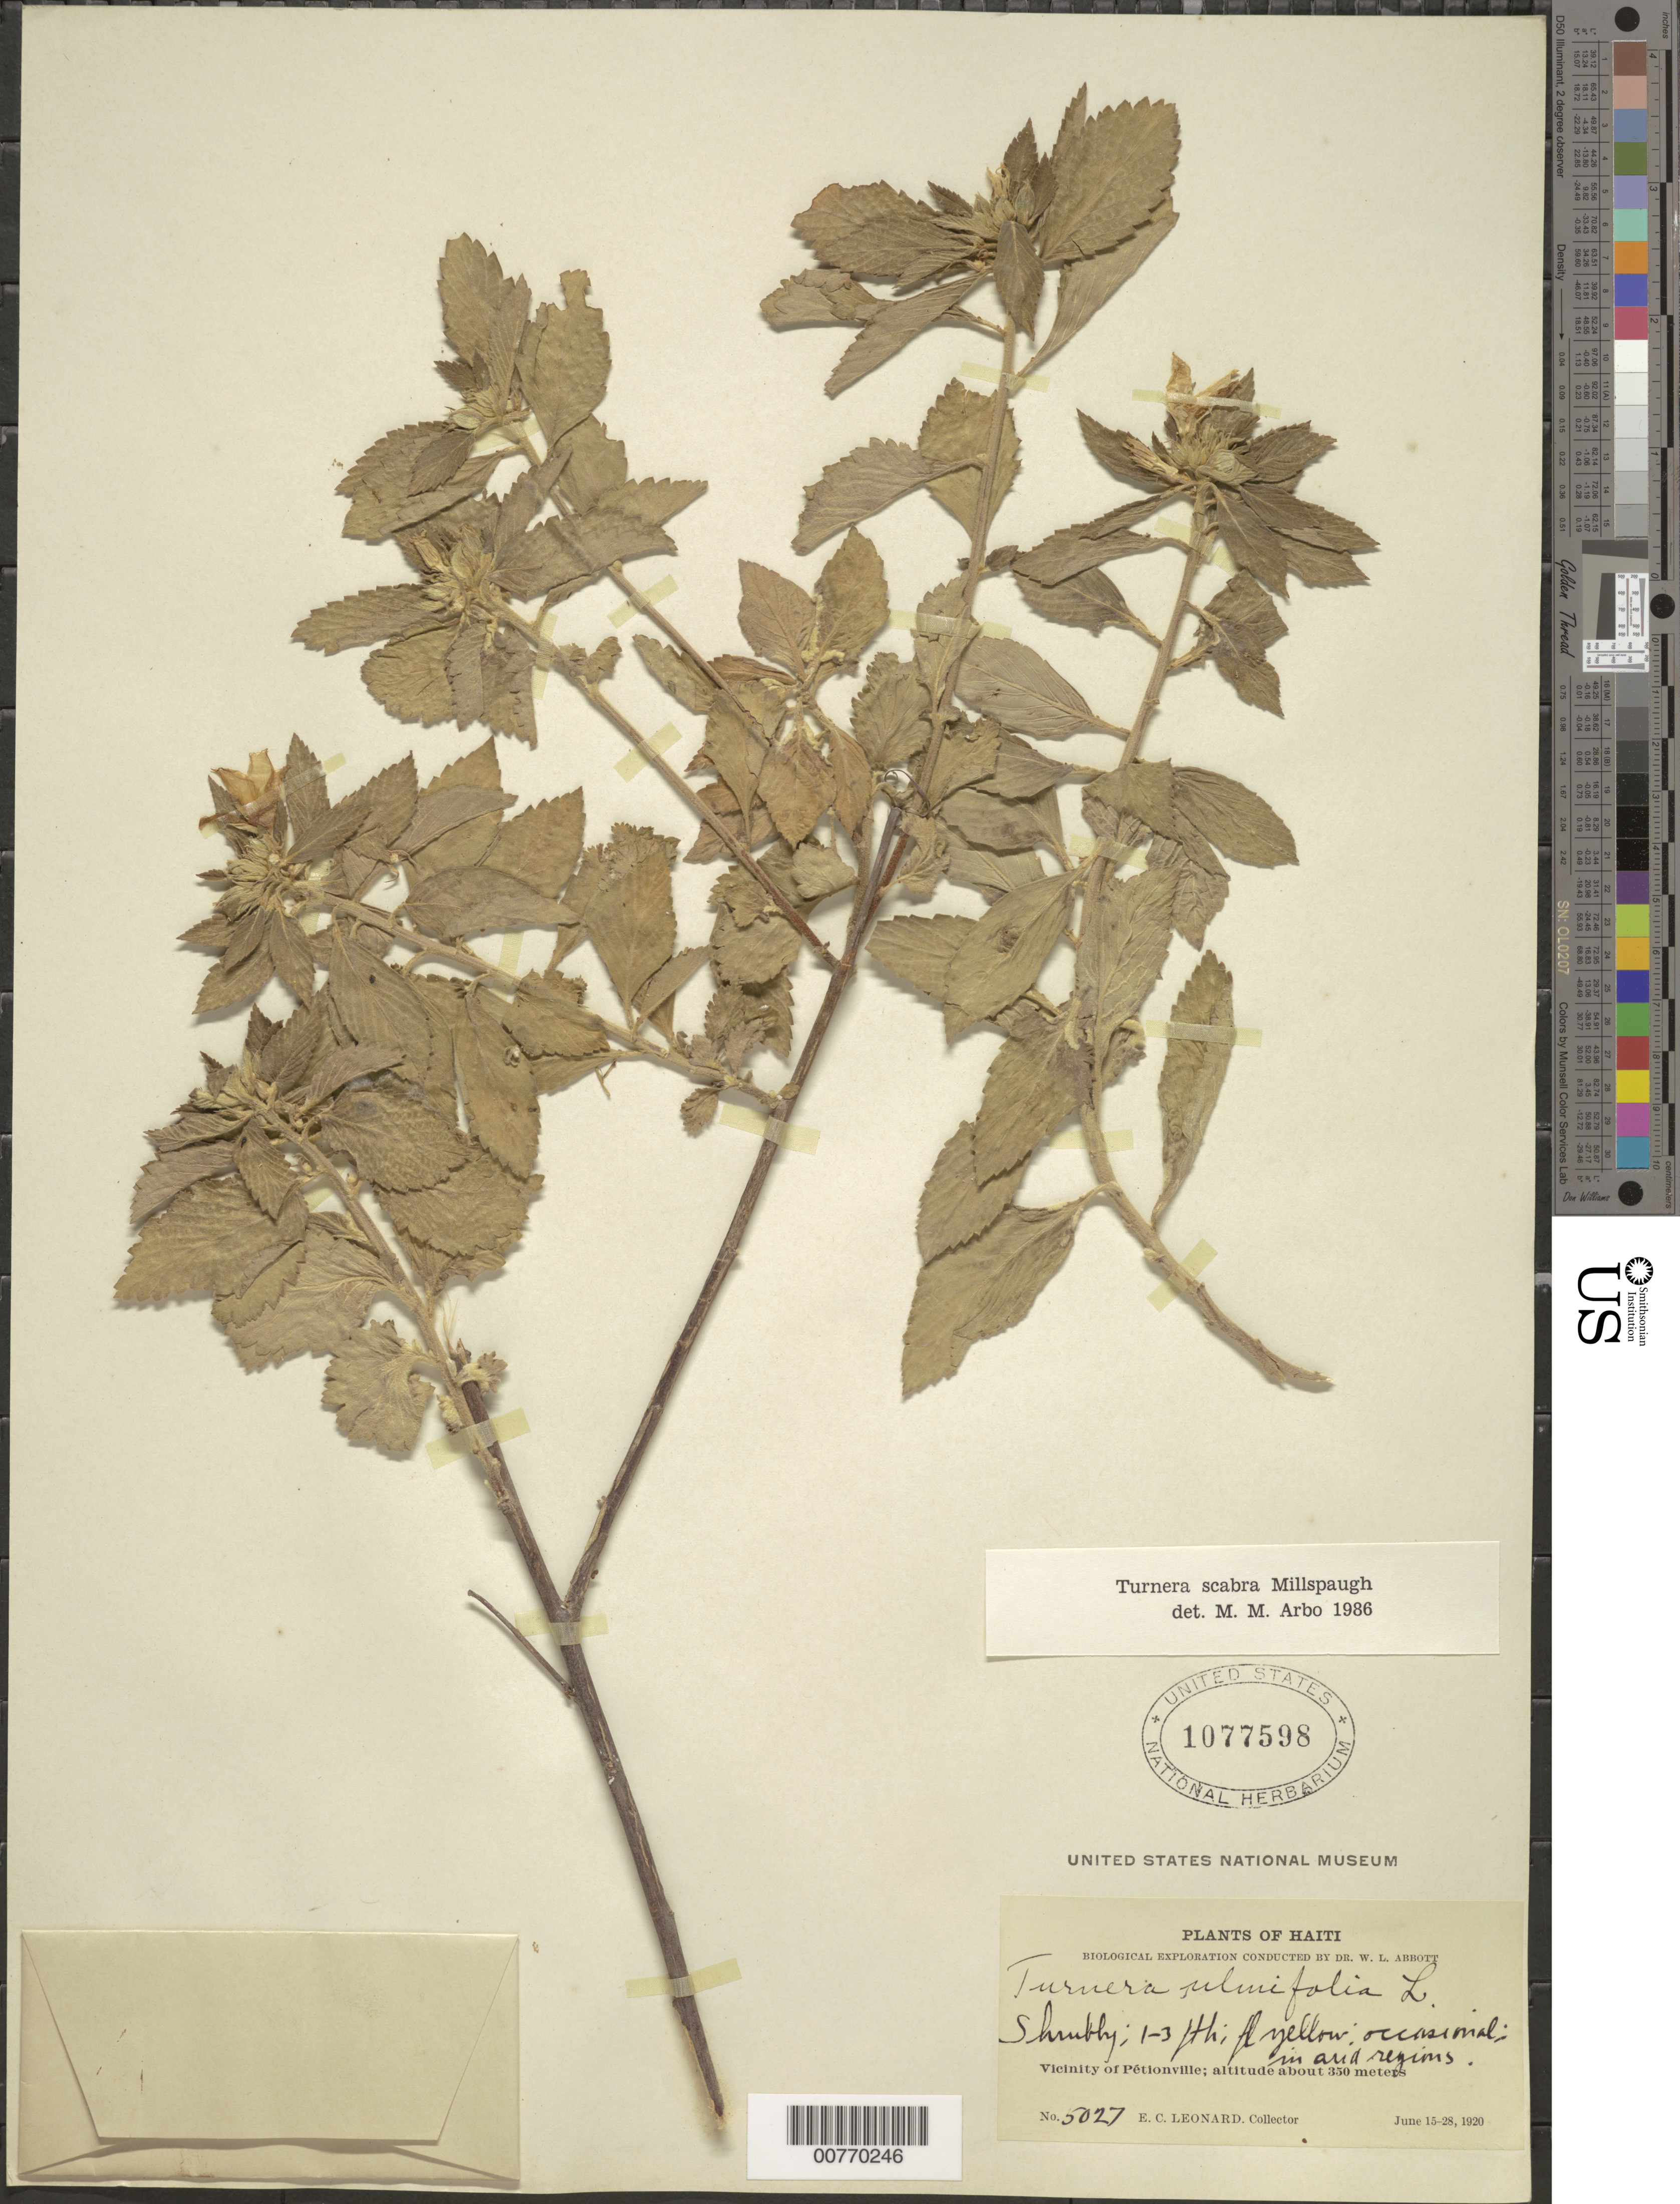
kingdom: Plantae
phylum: Tracheophyta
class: Magnoliopsida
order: Malpighiales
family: Turneraceae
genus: Turnera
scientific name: Turnera ulmifolia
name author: L.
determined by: Arbo, M. M.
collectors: E. C. Leonard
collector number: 5027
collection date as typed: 15 Jun 1920 to 28 Jun 1920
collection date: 1920-06-15/1920-06-28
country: Haiti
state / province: Ouest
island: Hispaniola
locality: Vicinity of Pétionville.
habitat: Arid regions.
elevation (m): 350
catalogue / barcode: US 1077598